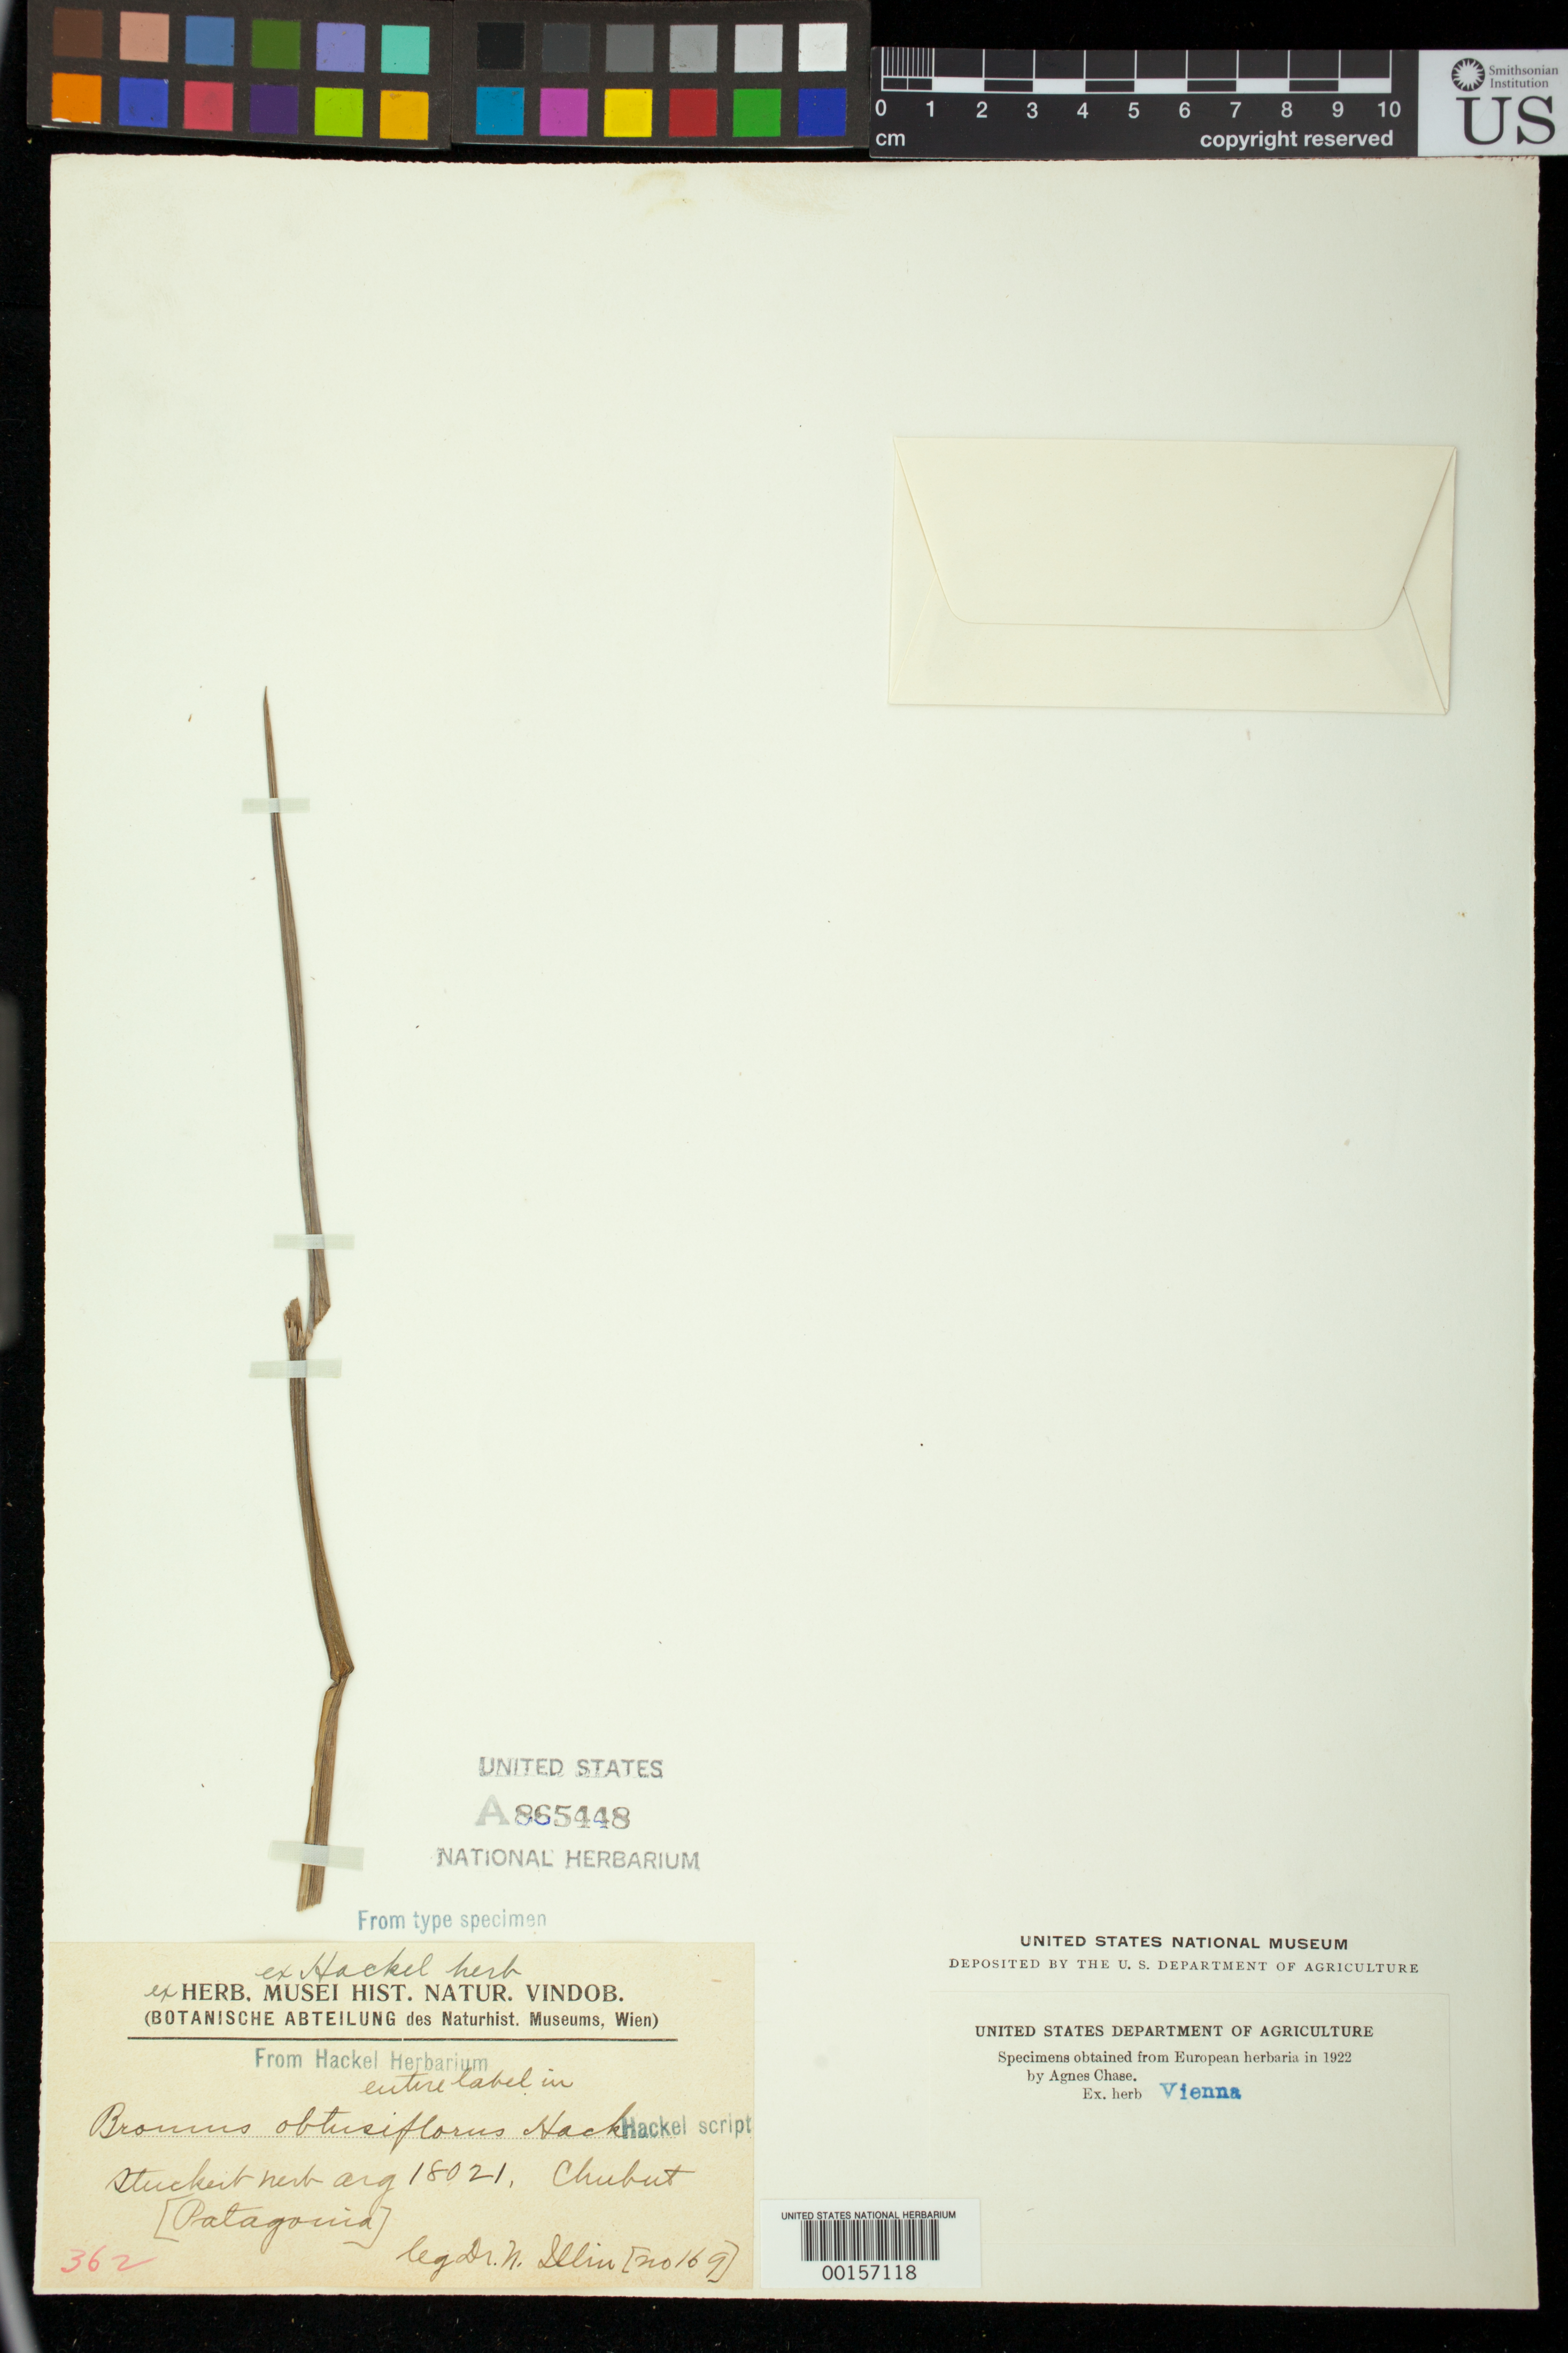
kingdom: Plantae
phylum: Tracheophyta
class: Liliopsida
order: Poales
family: Poaceae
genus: Bromus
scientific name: Bromus obtusiflorus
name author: Hack. in Stuck.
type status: Type Fragment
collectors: N. Illin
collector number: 169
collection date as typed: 20 --- 1901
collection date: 1901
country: Argentina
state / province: Chubut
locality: Chubut, Rio Corcovado.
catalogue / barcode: US 865448A